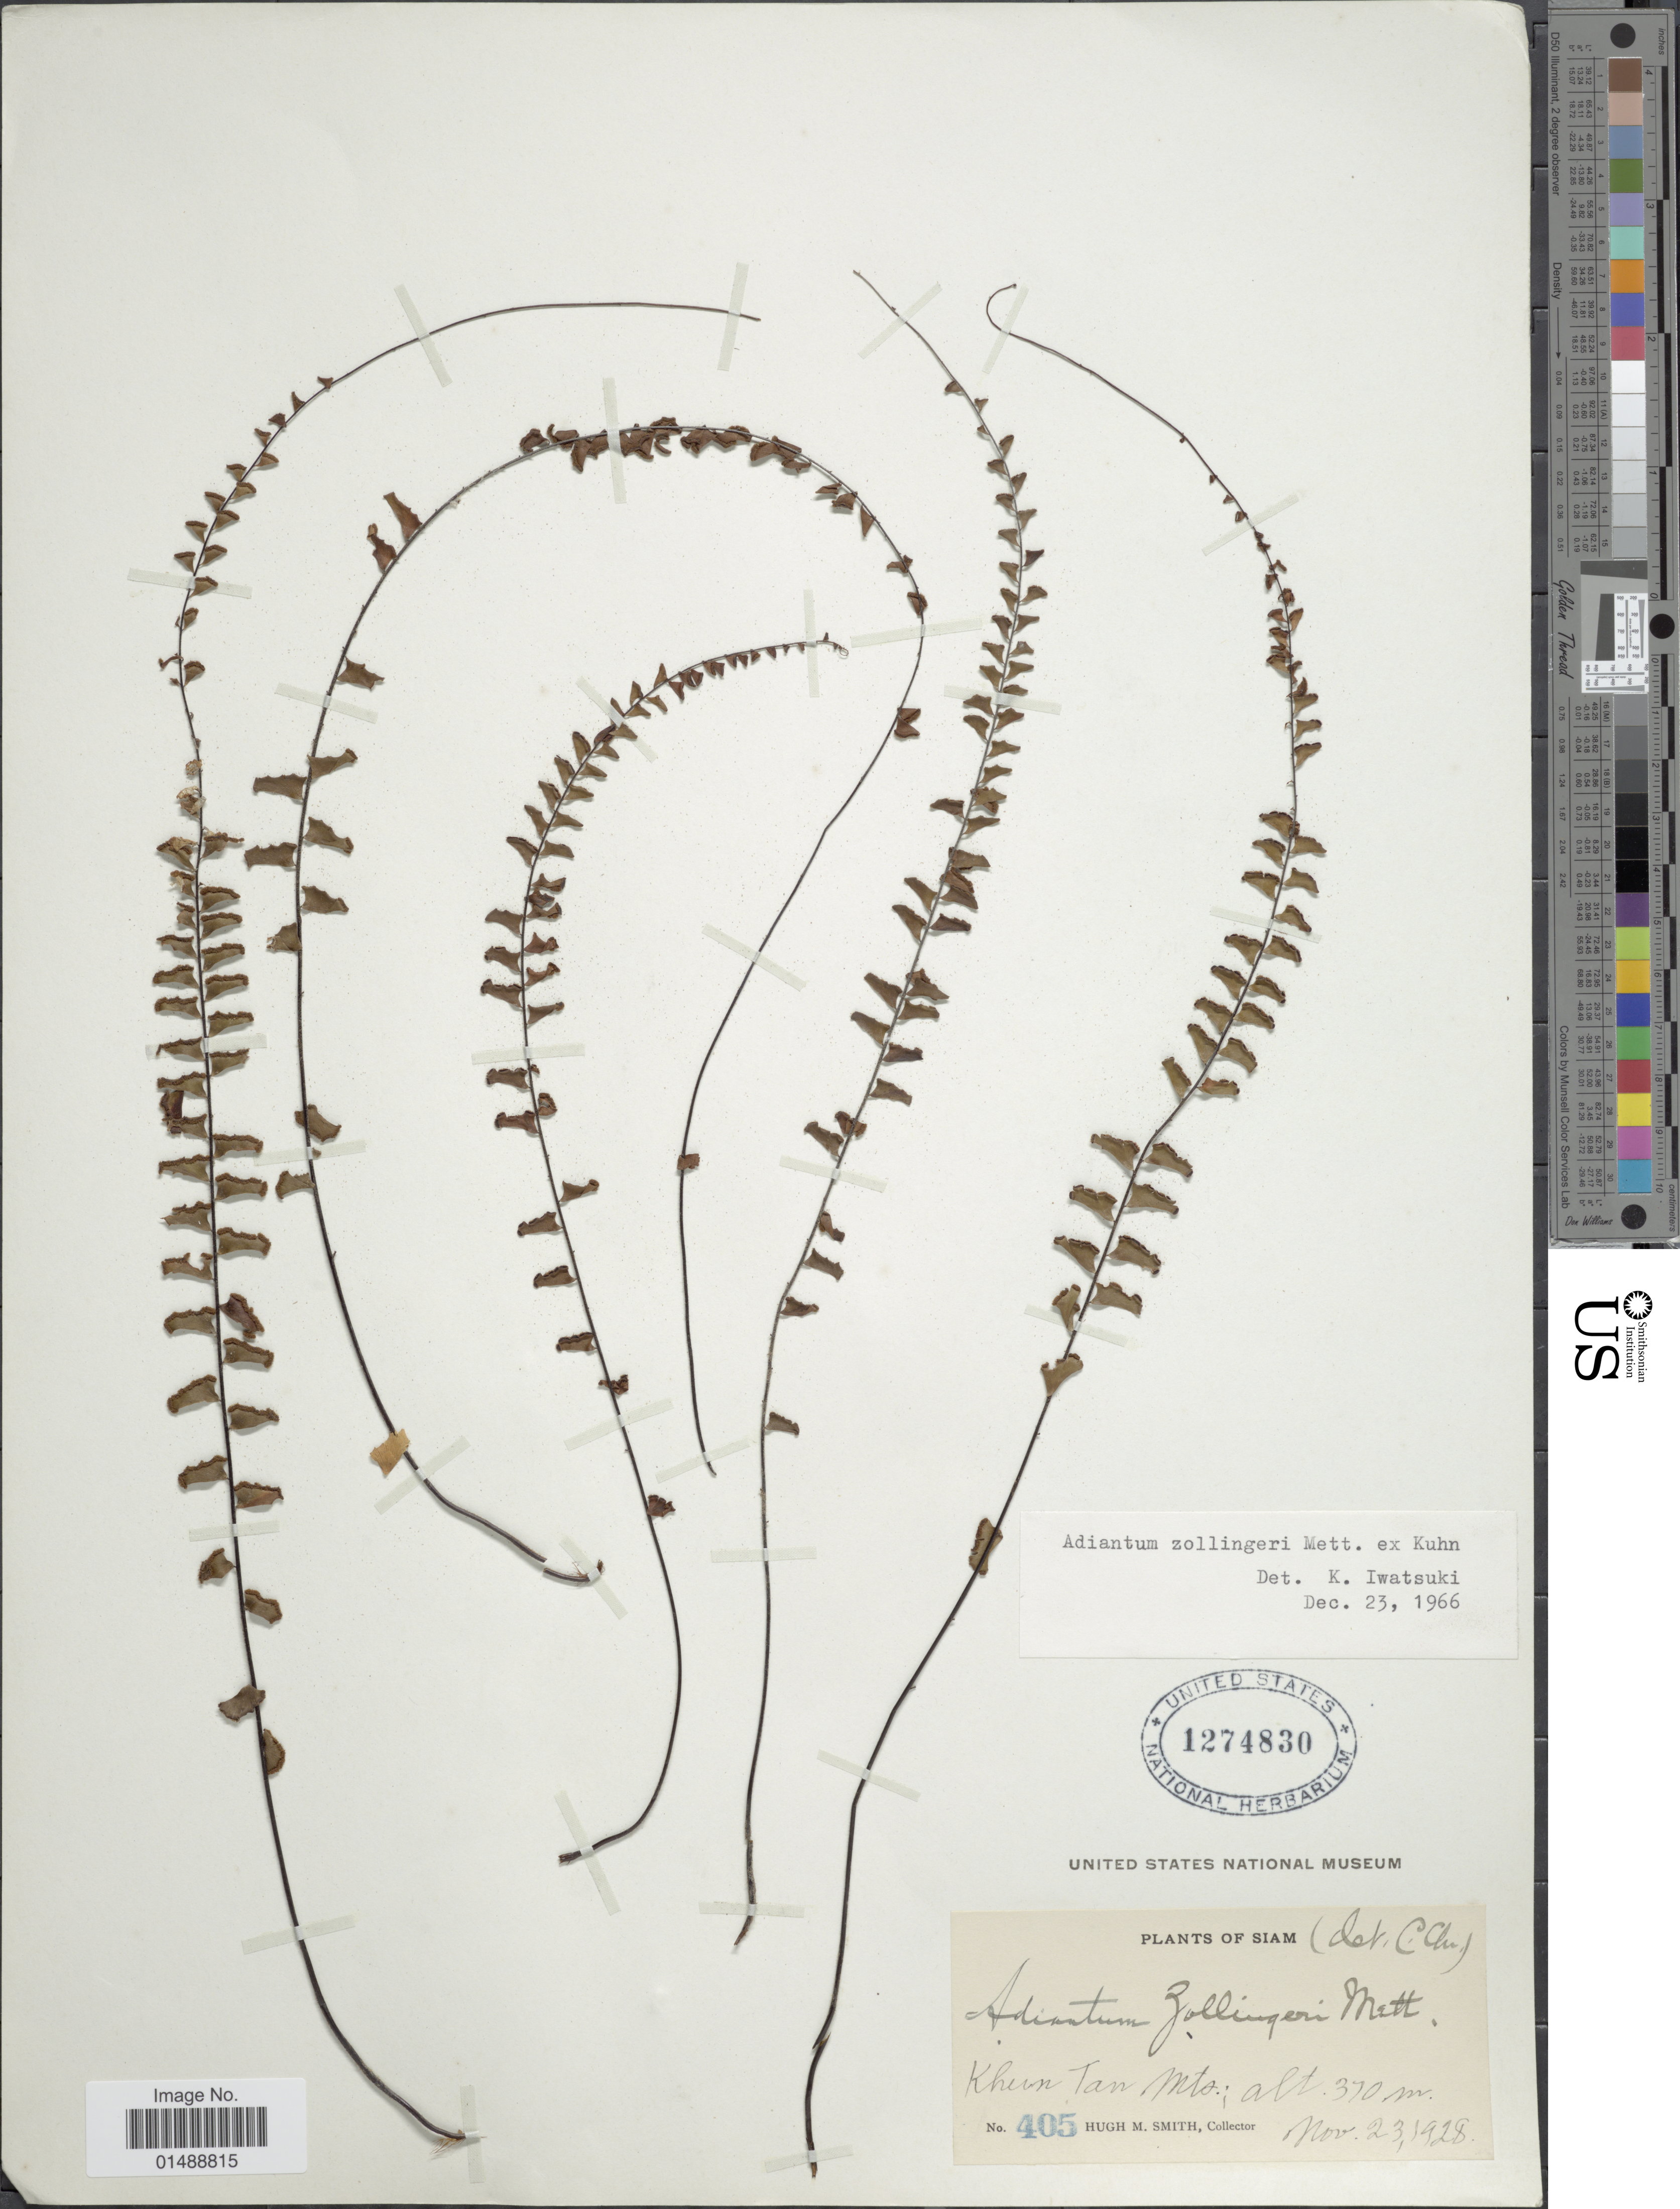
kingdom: Plantae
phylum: Tracheophyta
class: Polypodiopsida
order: Polypodiales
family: Pteridaceae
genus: Adiantum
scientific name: Adiantum zollingeri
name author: Mett. ex Kuhn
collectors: H. M. Smith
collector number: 405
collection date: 1928-11-23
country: Thailand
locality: Khun Tan Mts.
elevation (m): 370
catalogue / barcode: US 1274830